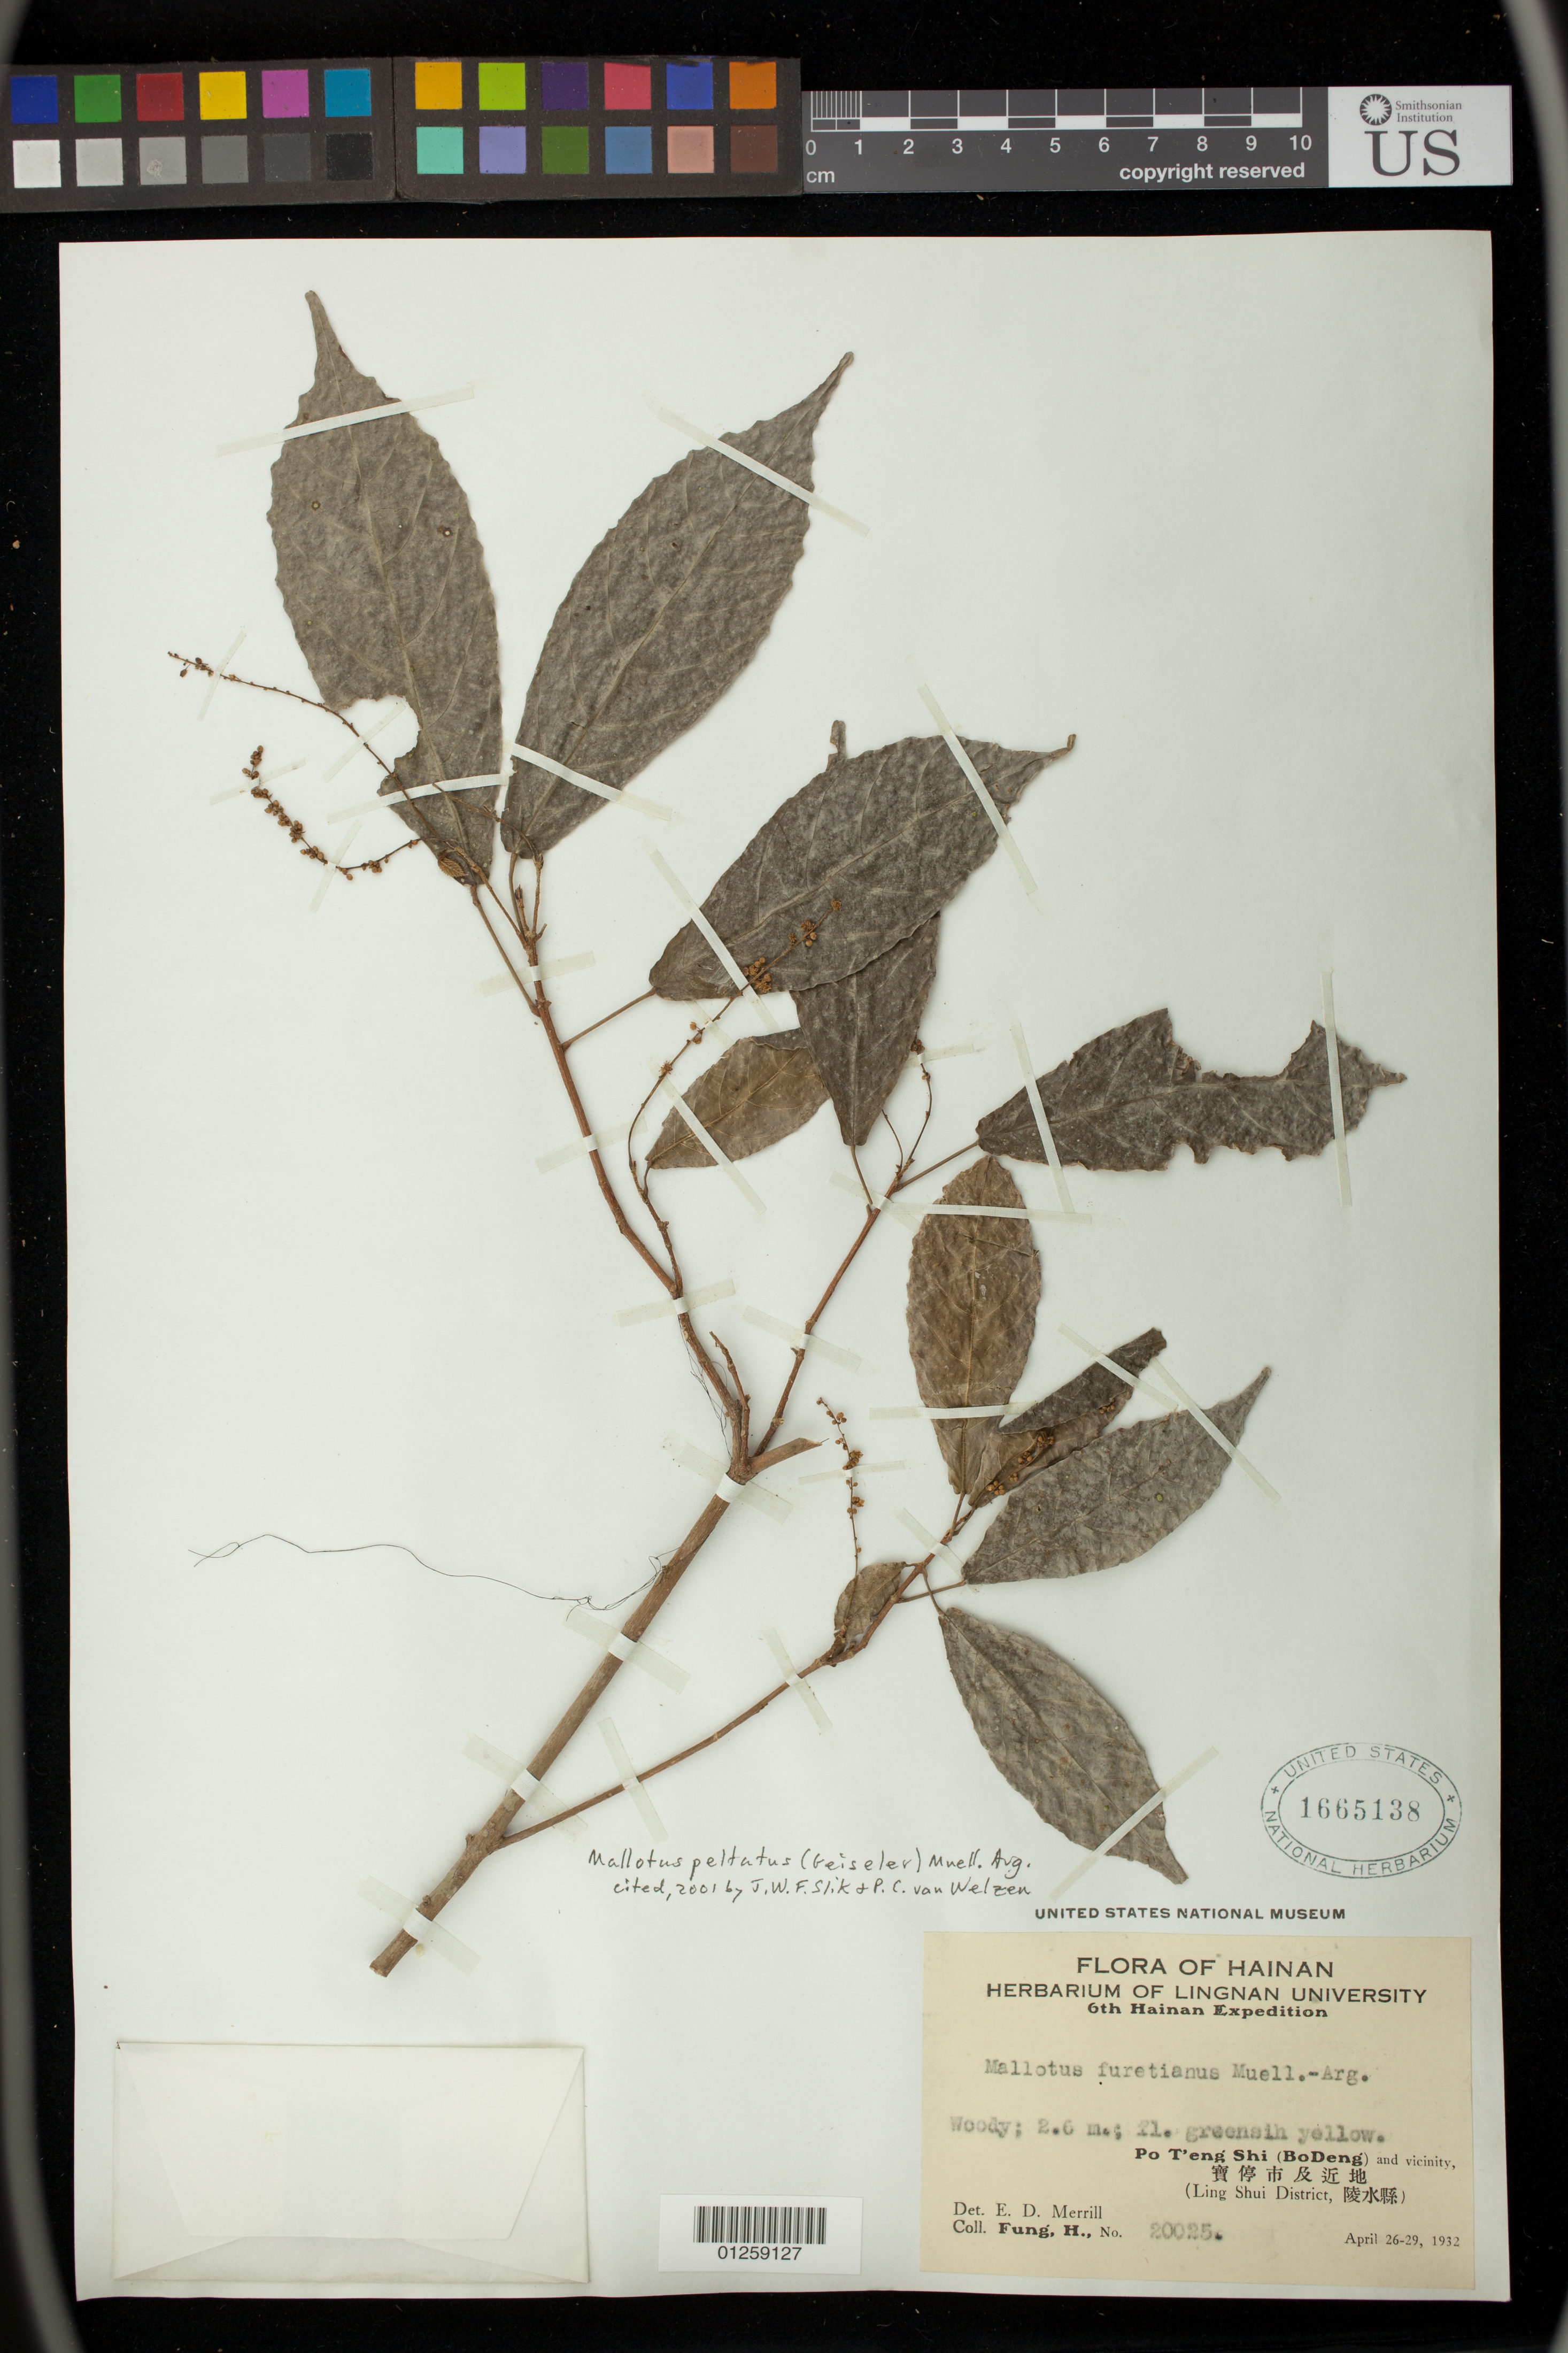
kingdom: Plantae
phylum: Tracheophyta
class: Magnoliopsida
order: Malpighiales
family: Euphorbiaceae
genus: Mallotus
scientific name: Mallotus peltatus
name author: (Geiseler) Müll. Arg.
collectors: H. Fung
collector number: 20025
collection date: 1932-04-26/1932-04-29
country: China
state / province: Hainan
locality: Po T'eng Shi (BoDeng) and vicinity, (Ling Shui District)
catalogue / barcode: US 1665138